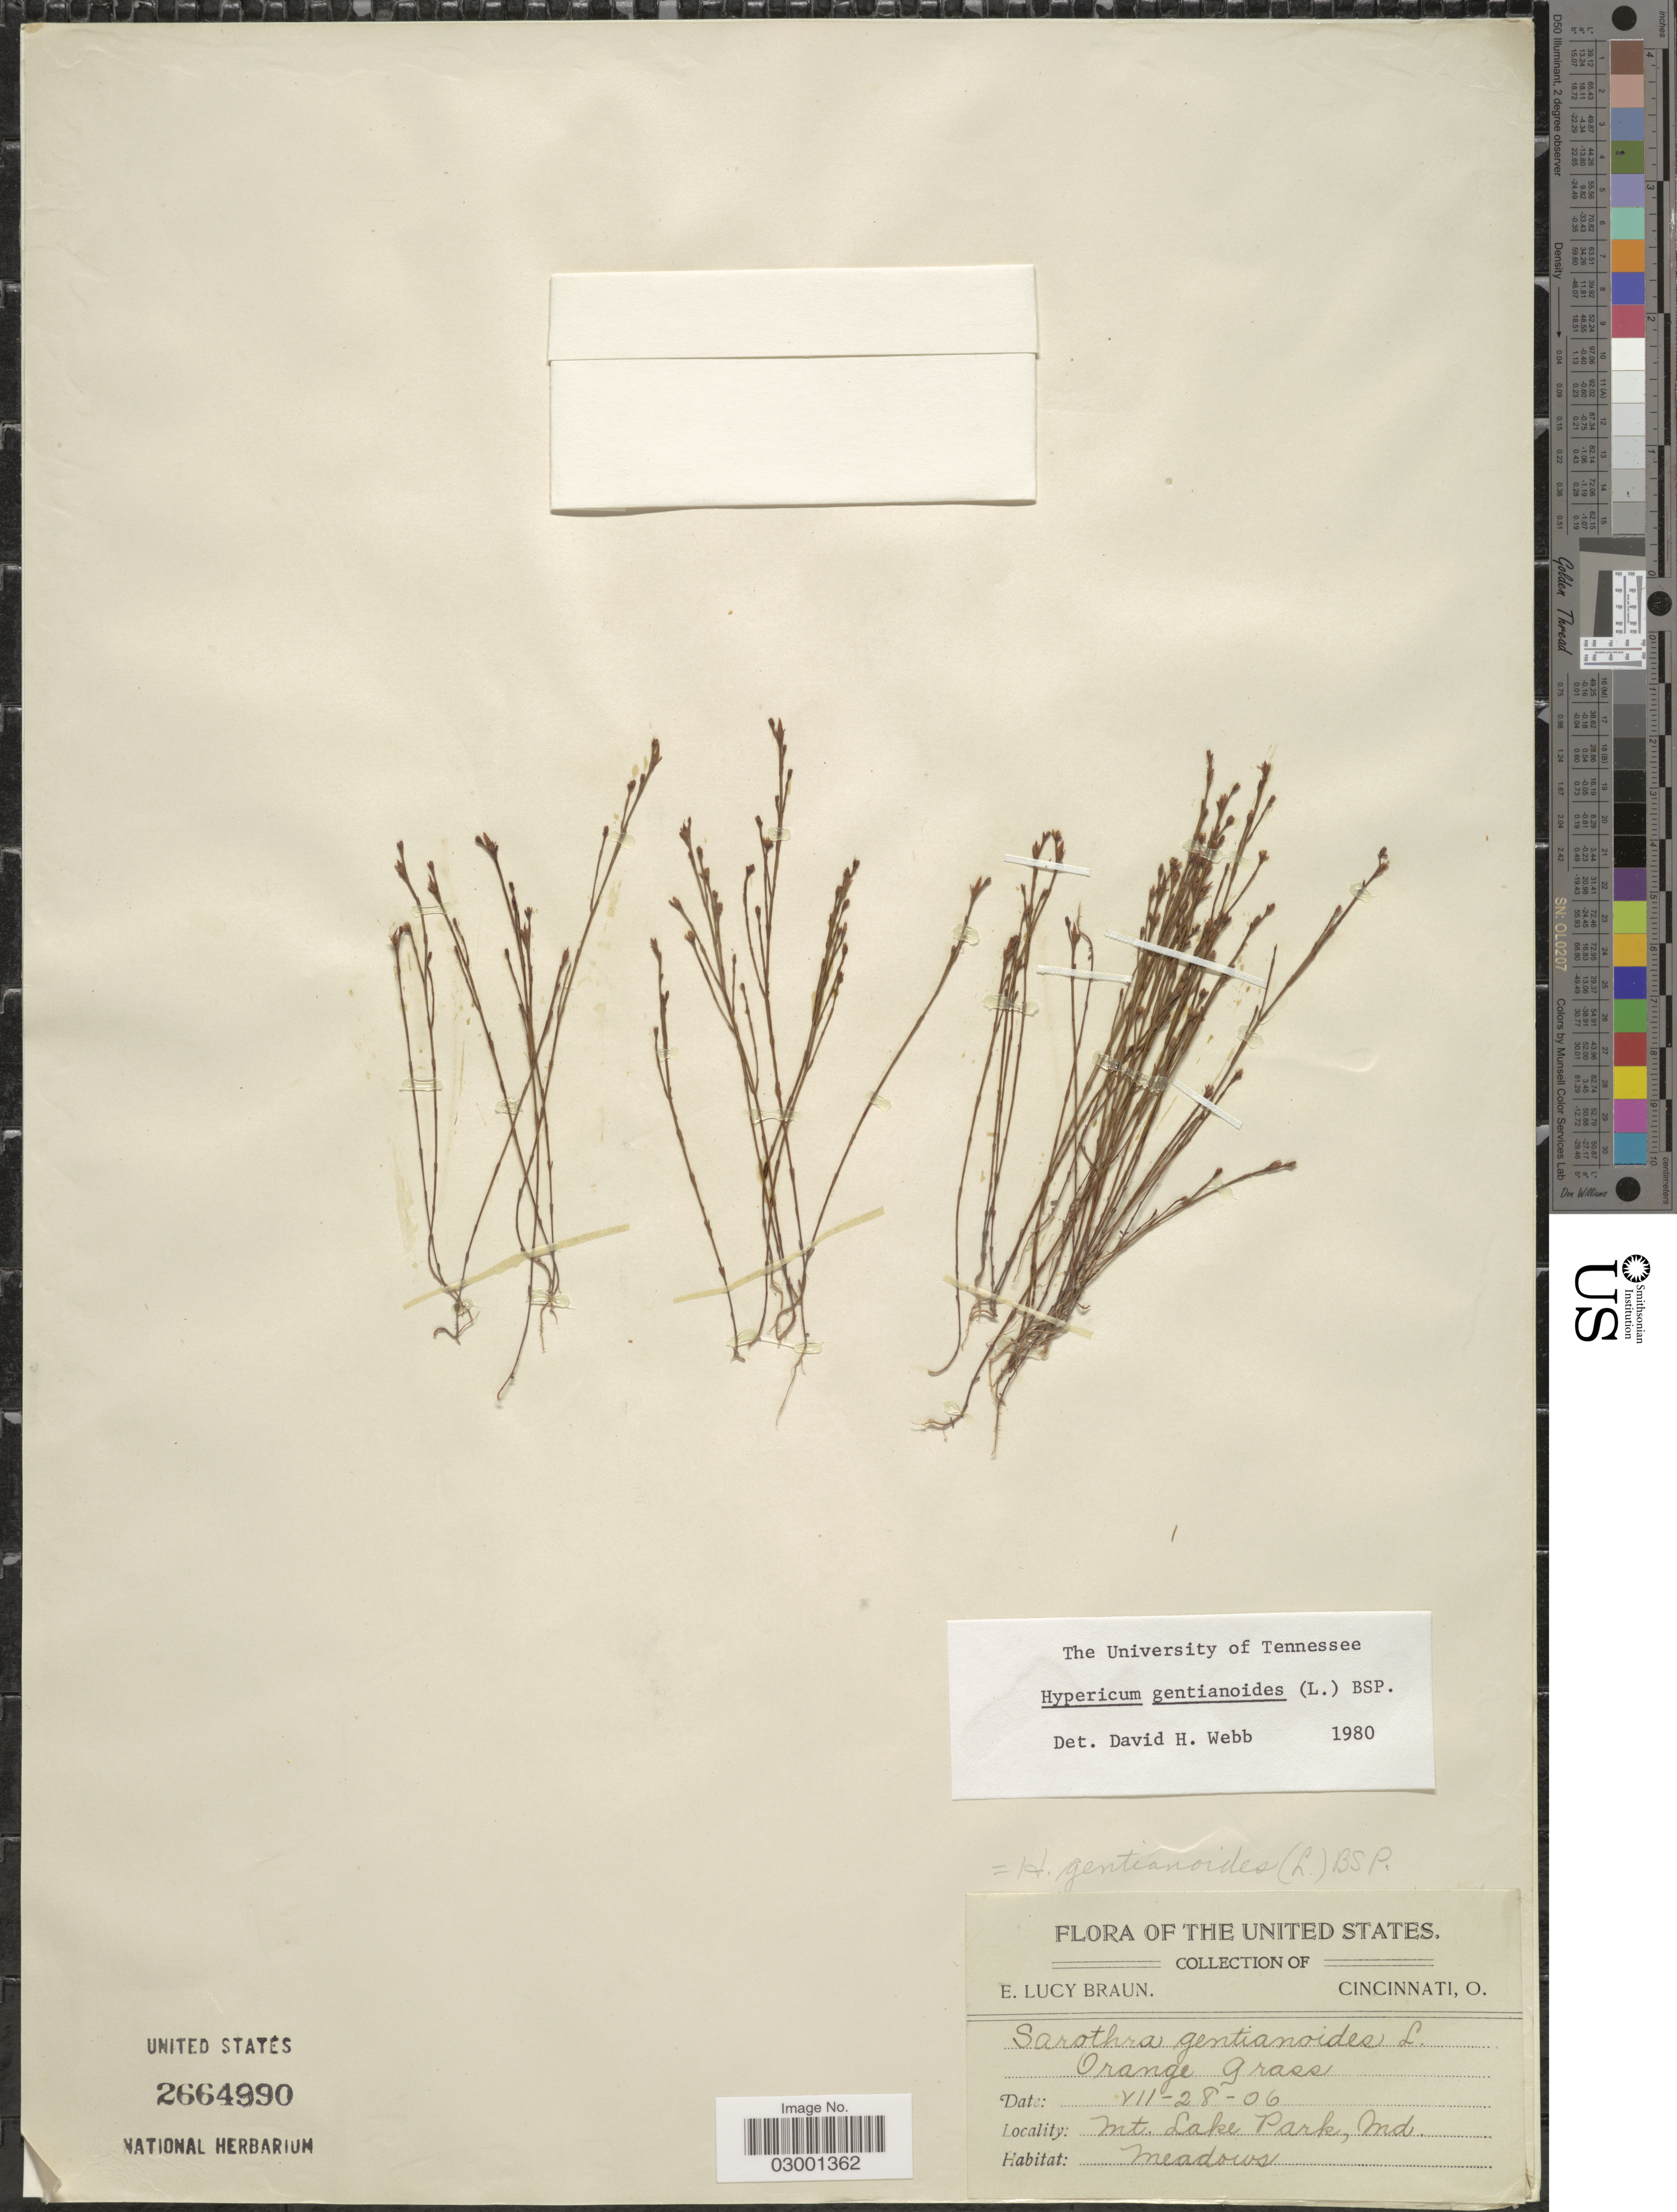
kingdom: Plantae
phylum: Tracheophyta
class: Magnoliopsida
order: Malpighiales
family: Hypericaceae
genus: Hypericum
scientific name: Hypericum gentianoides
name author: (L.) Britton, Stearns & Poggenb.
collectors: E. L. Braun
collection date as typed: Transcribed d/m/y: 28/7/6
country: United States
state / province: Indiana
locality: Mt Lake Park.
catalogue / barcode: US 2664990